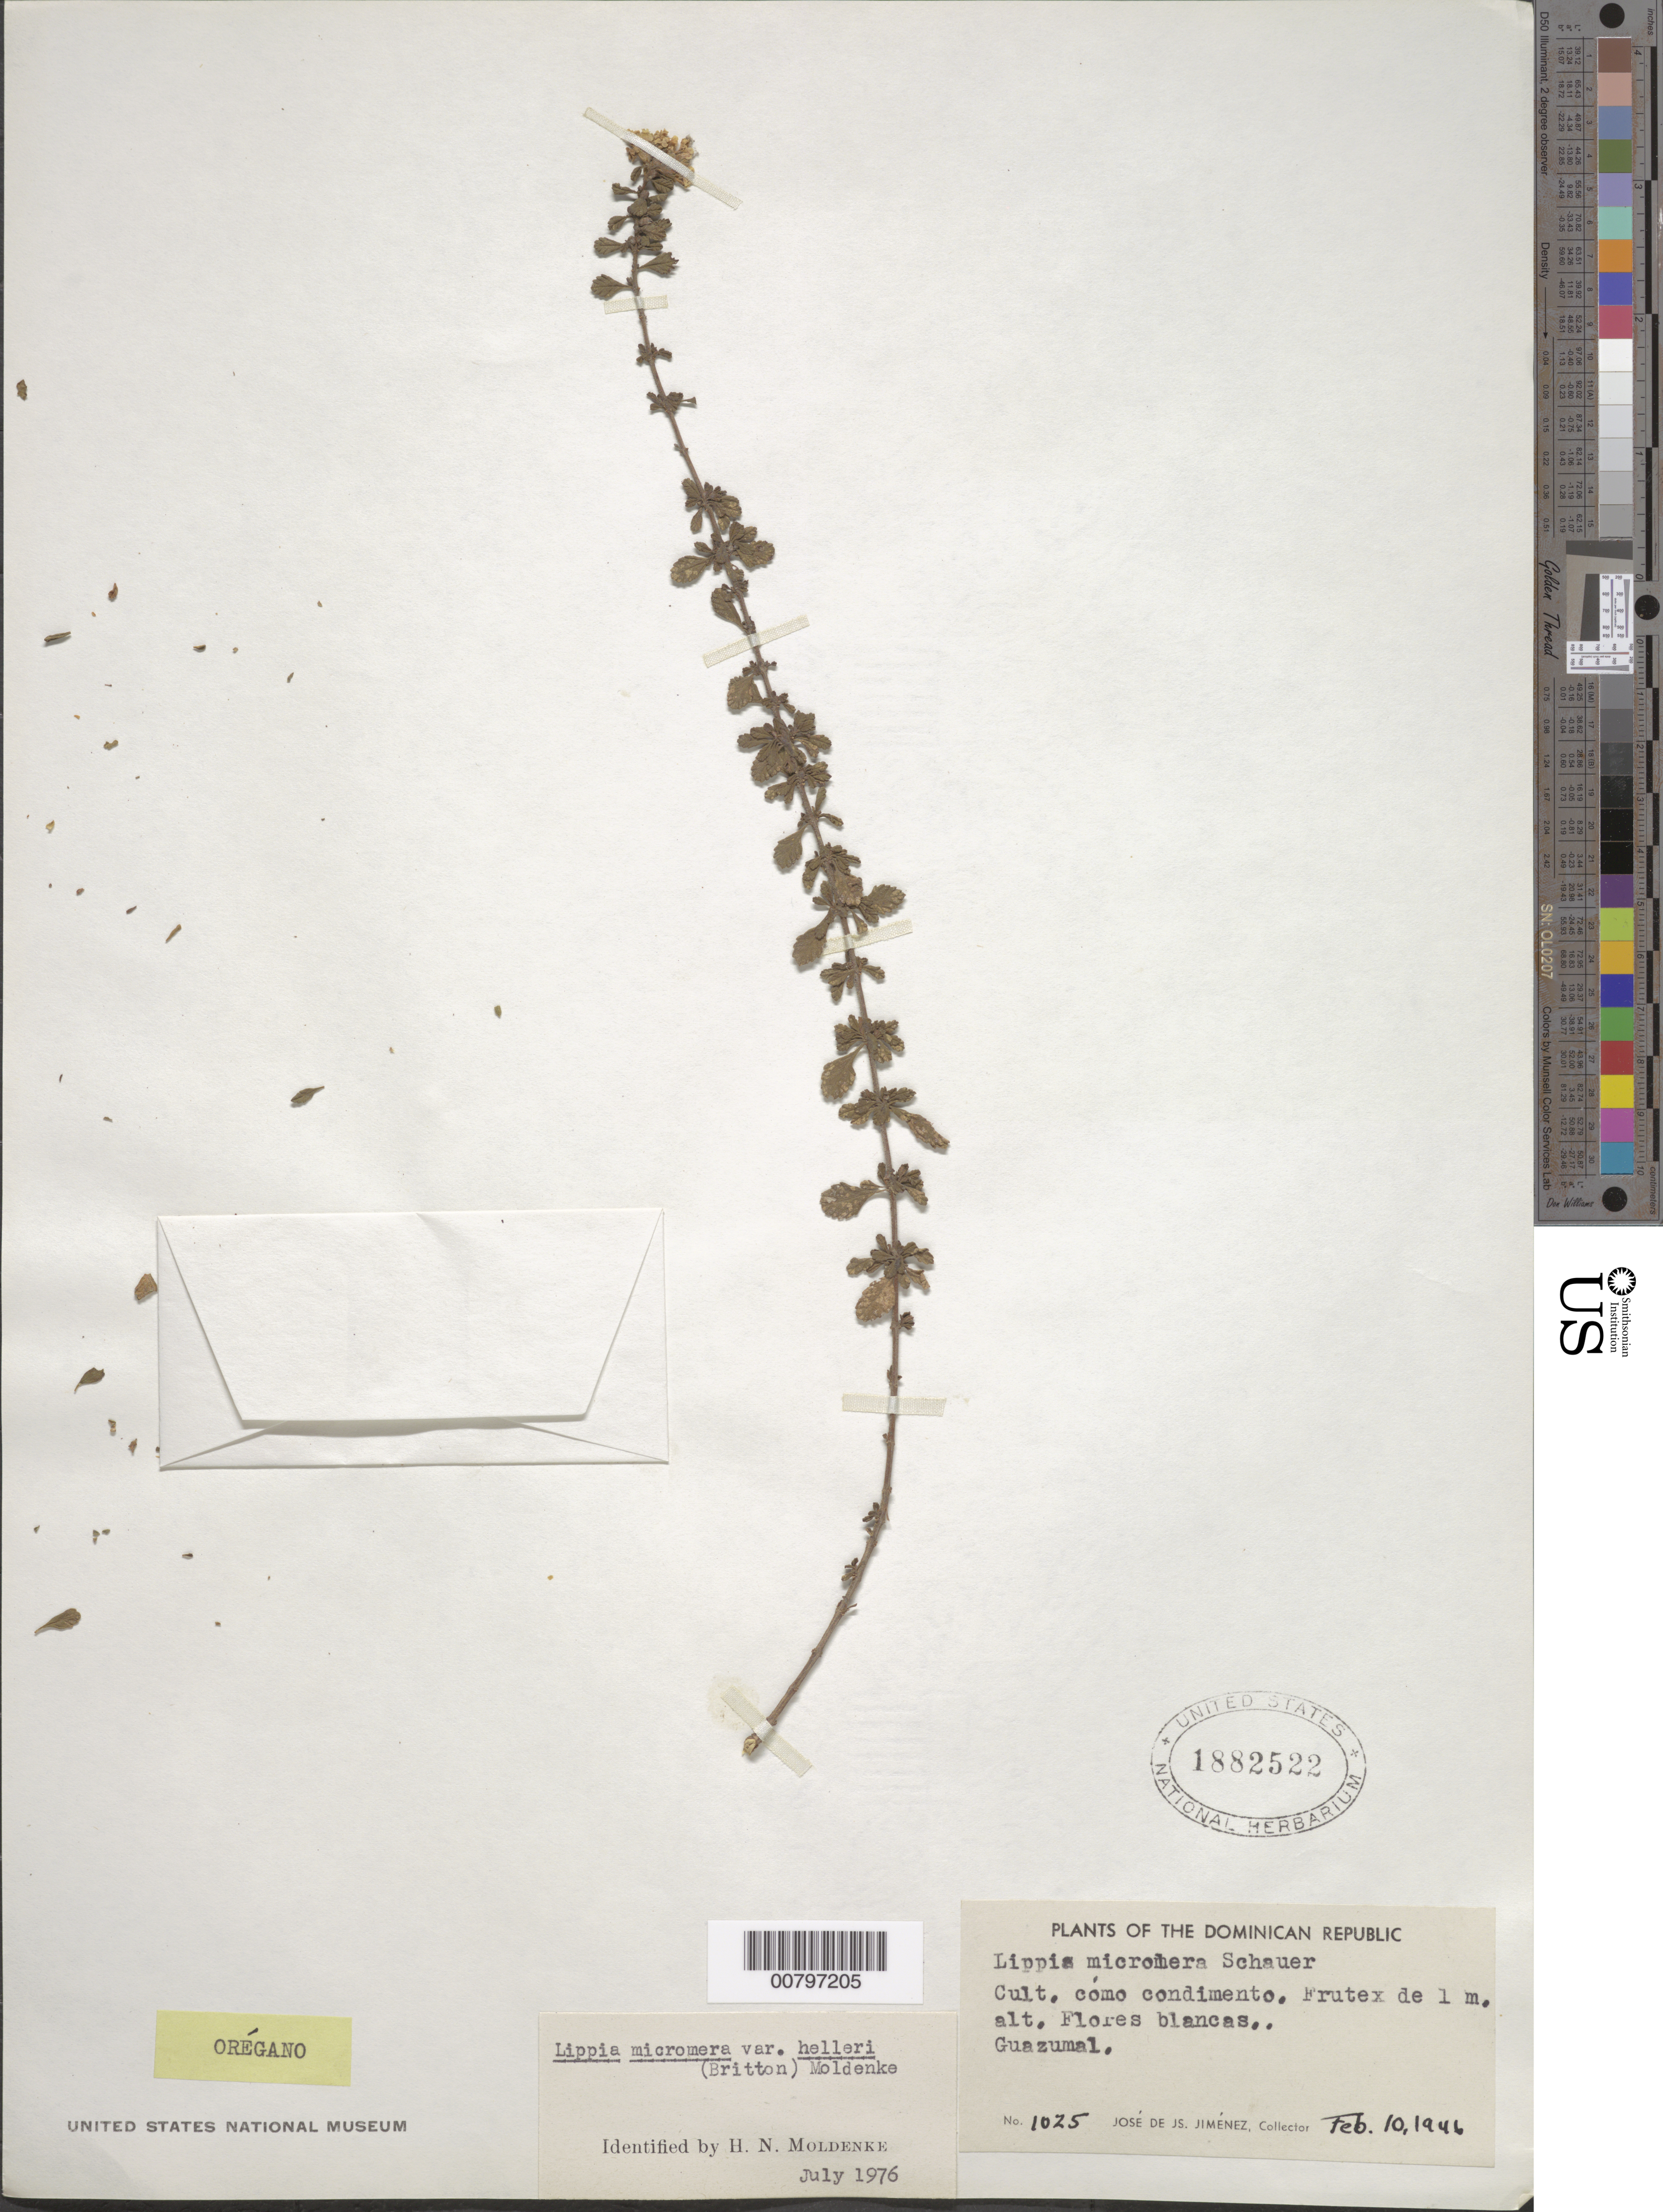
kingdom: Plantae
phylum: Tracheophyta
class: Magnoliopsida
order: Lamiales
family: Verbenaceae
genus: Lippia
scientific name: Lippia micromera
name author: Schauer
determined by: Moldenke, H. N.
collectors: J. J. Jiménez Almonte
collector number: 1025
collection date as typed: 10 Feb 1946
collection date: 1946-02-10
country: Dominican Republic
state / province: Santiago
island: Hispaniola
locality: Guazumal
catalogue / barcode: US 1882522